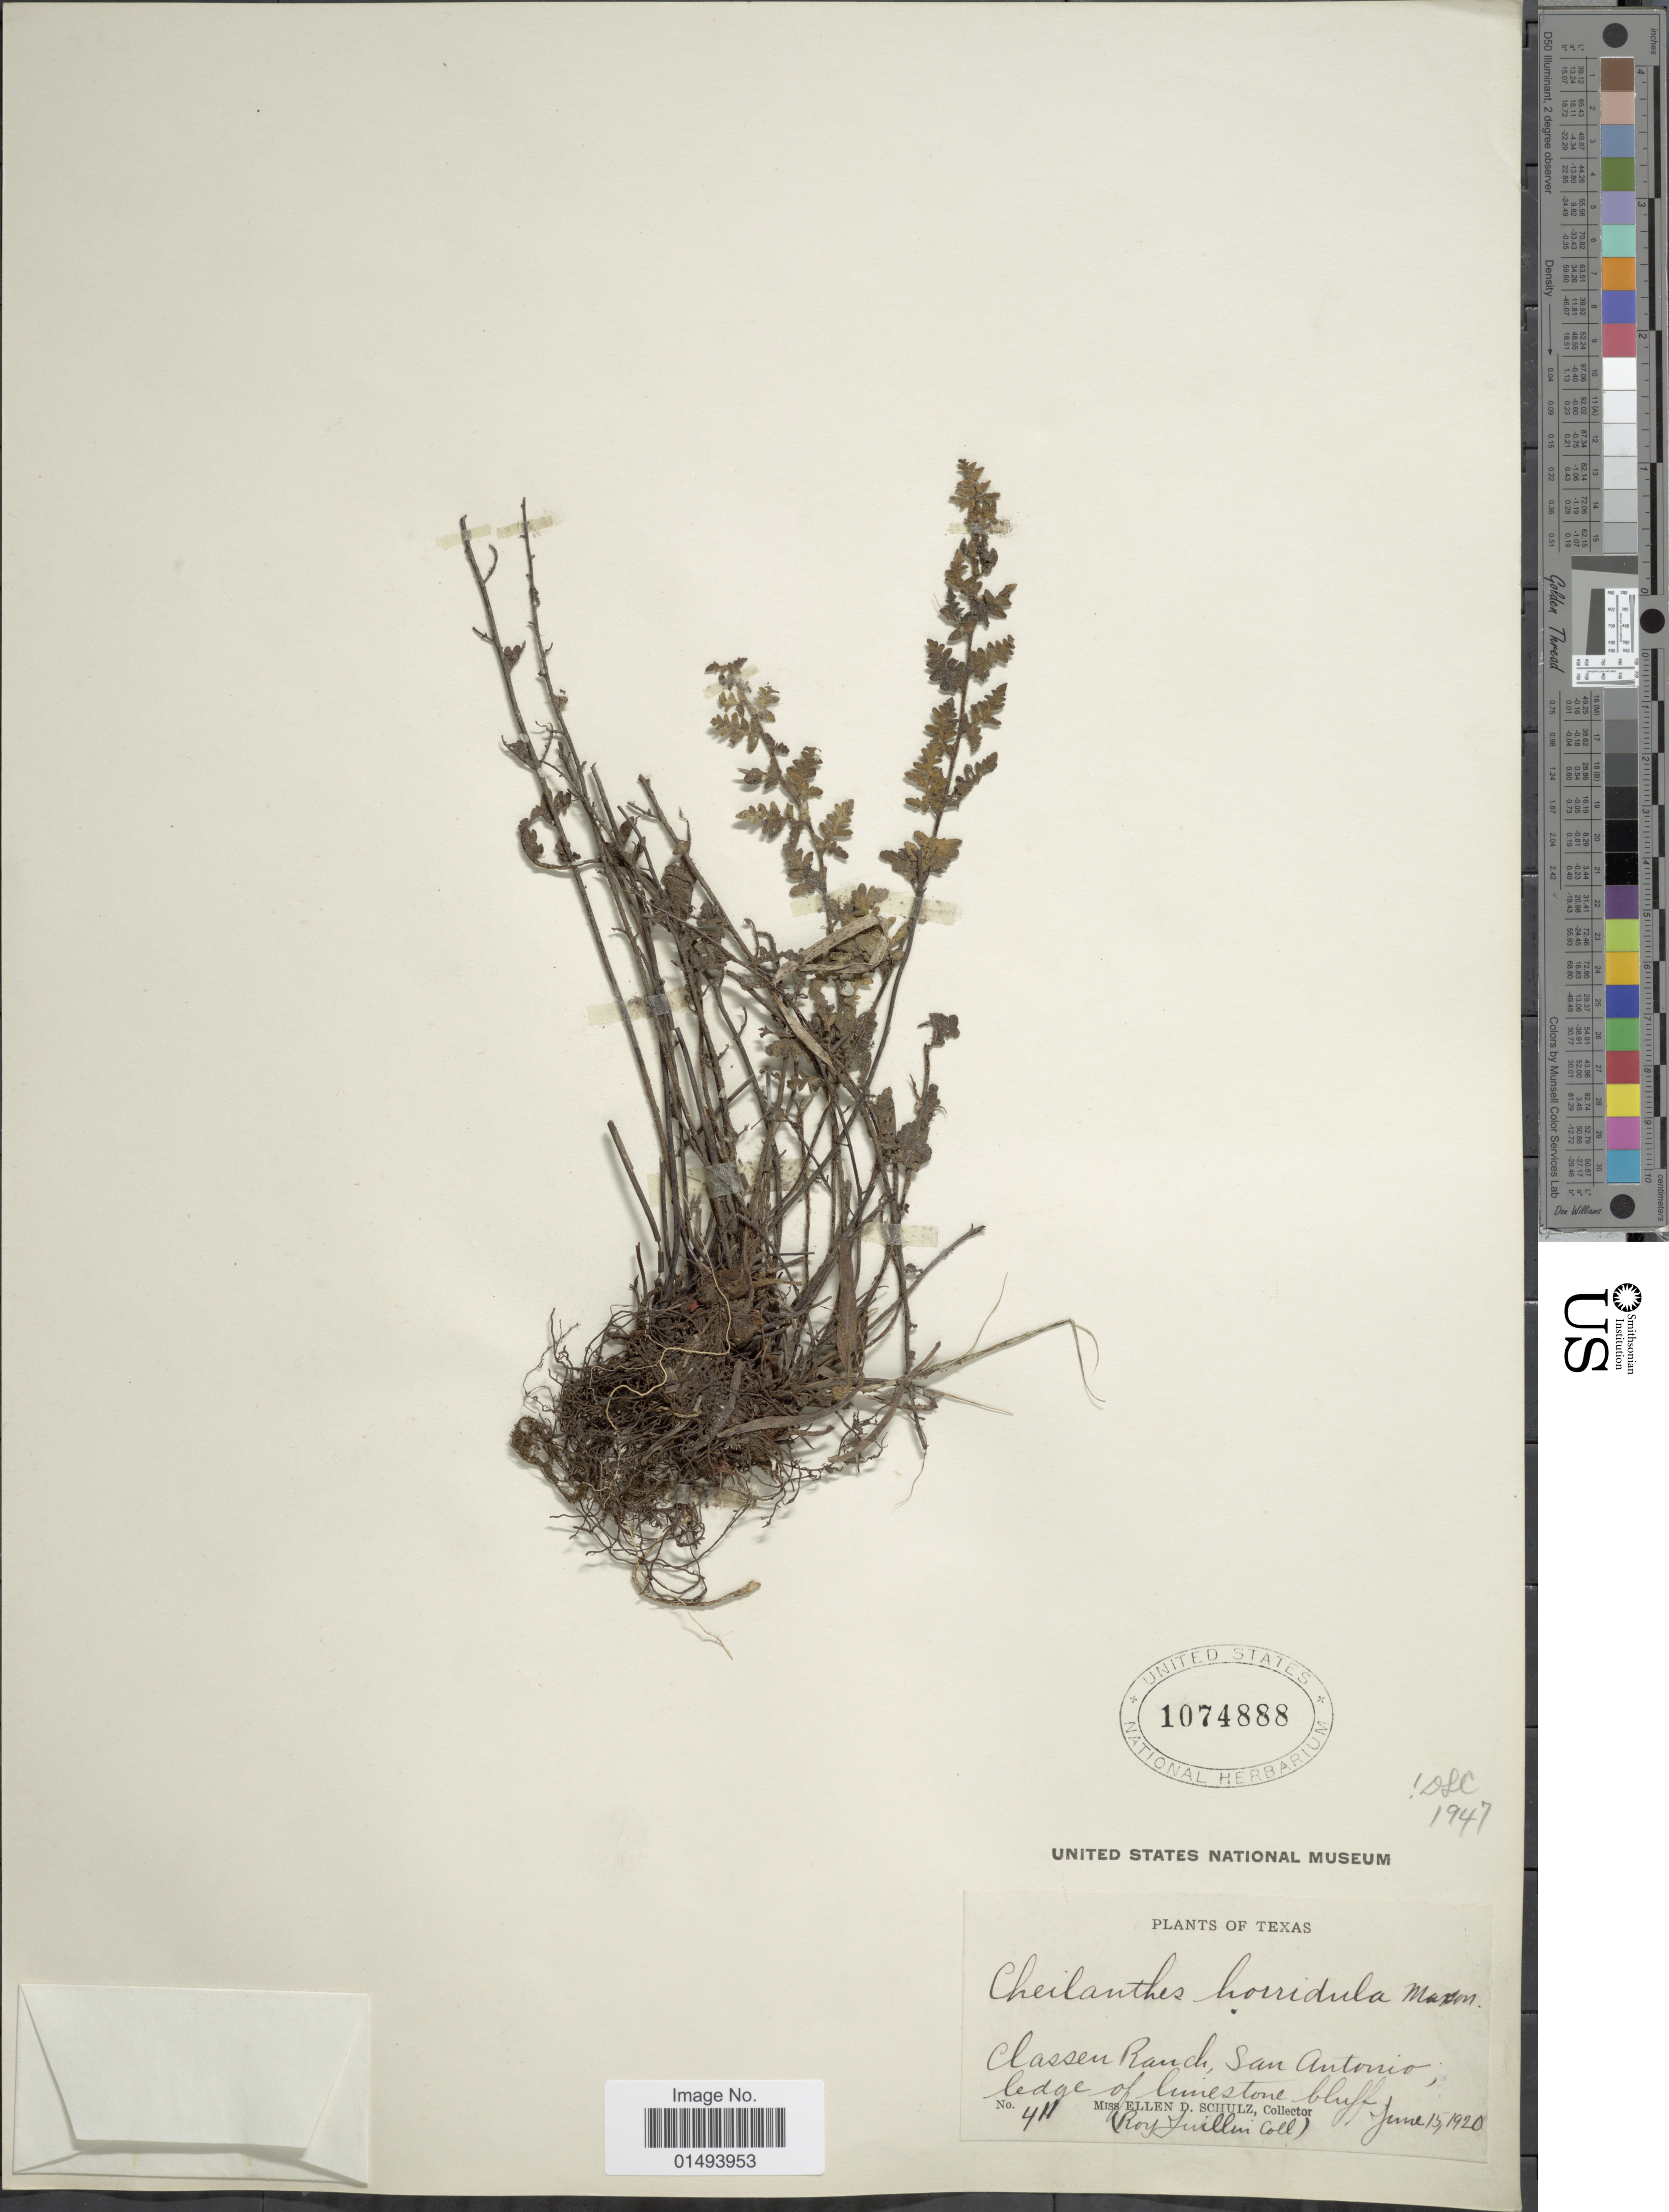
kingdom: Plantae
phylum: Tracheophyta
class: Polypodiopsida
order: Polypodiales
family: Pteridaceae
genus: Myriopteris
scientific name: Myriopteris scabra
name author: (C. Chr.) Grusz & Windham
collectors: E. D. Schulz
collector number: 411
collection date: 1920-06-15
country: United States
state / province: Texas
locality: Plants of Texas, Classen Ranch, San Antonio, ledge of limestone bluff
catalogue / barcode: US 1074888